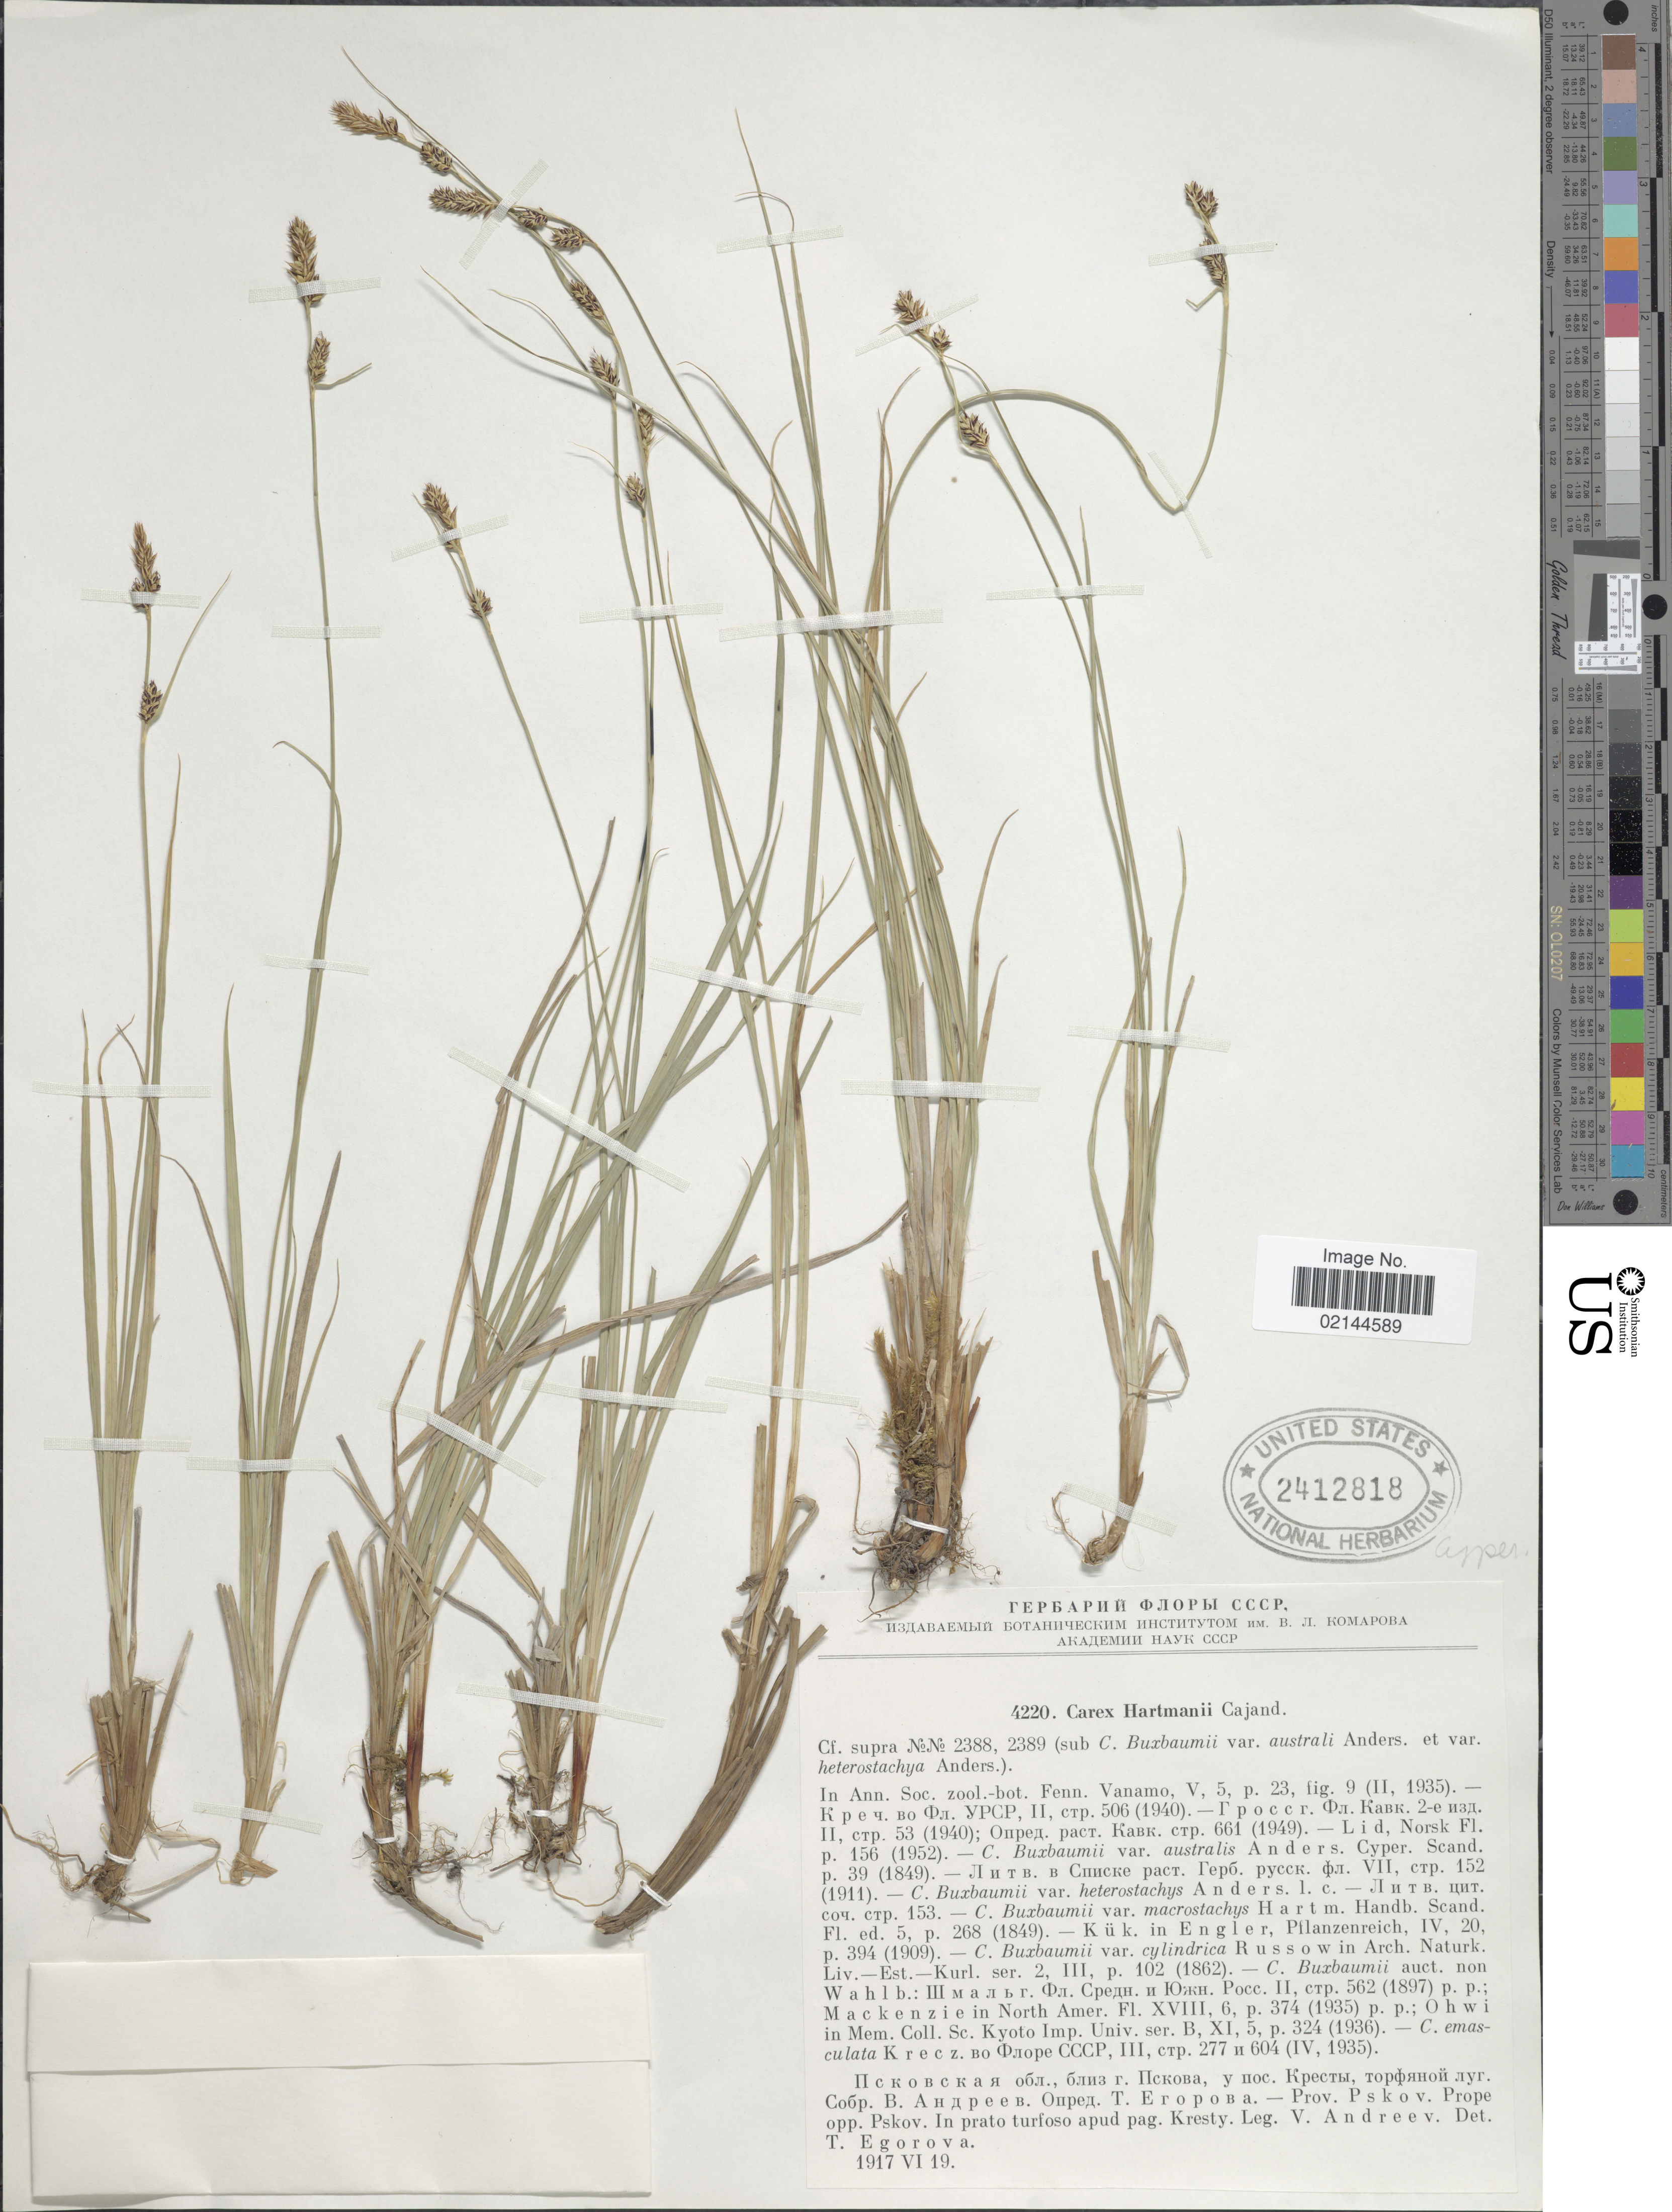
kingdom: Plantae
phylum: Tracheophyta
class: Liliopsida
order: Poales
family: Cyperaceae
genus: Carex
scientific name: Carex hartmaniorum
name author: A. Cajander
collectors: V. Andreev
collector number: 4220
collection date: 1917-06-19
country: Russian Federation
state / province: Pskov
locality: Prov. Pskov. Prope opp. Pskov. In prato turfoso apud pag. Kresty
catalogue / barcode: US 2412818